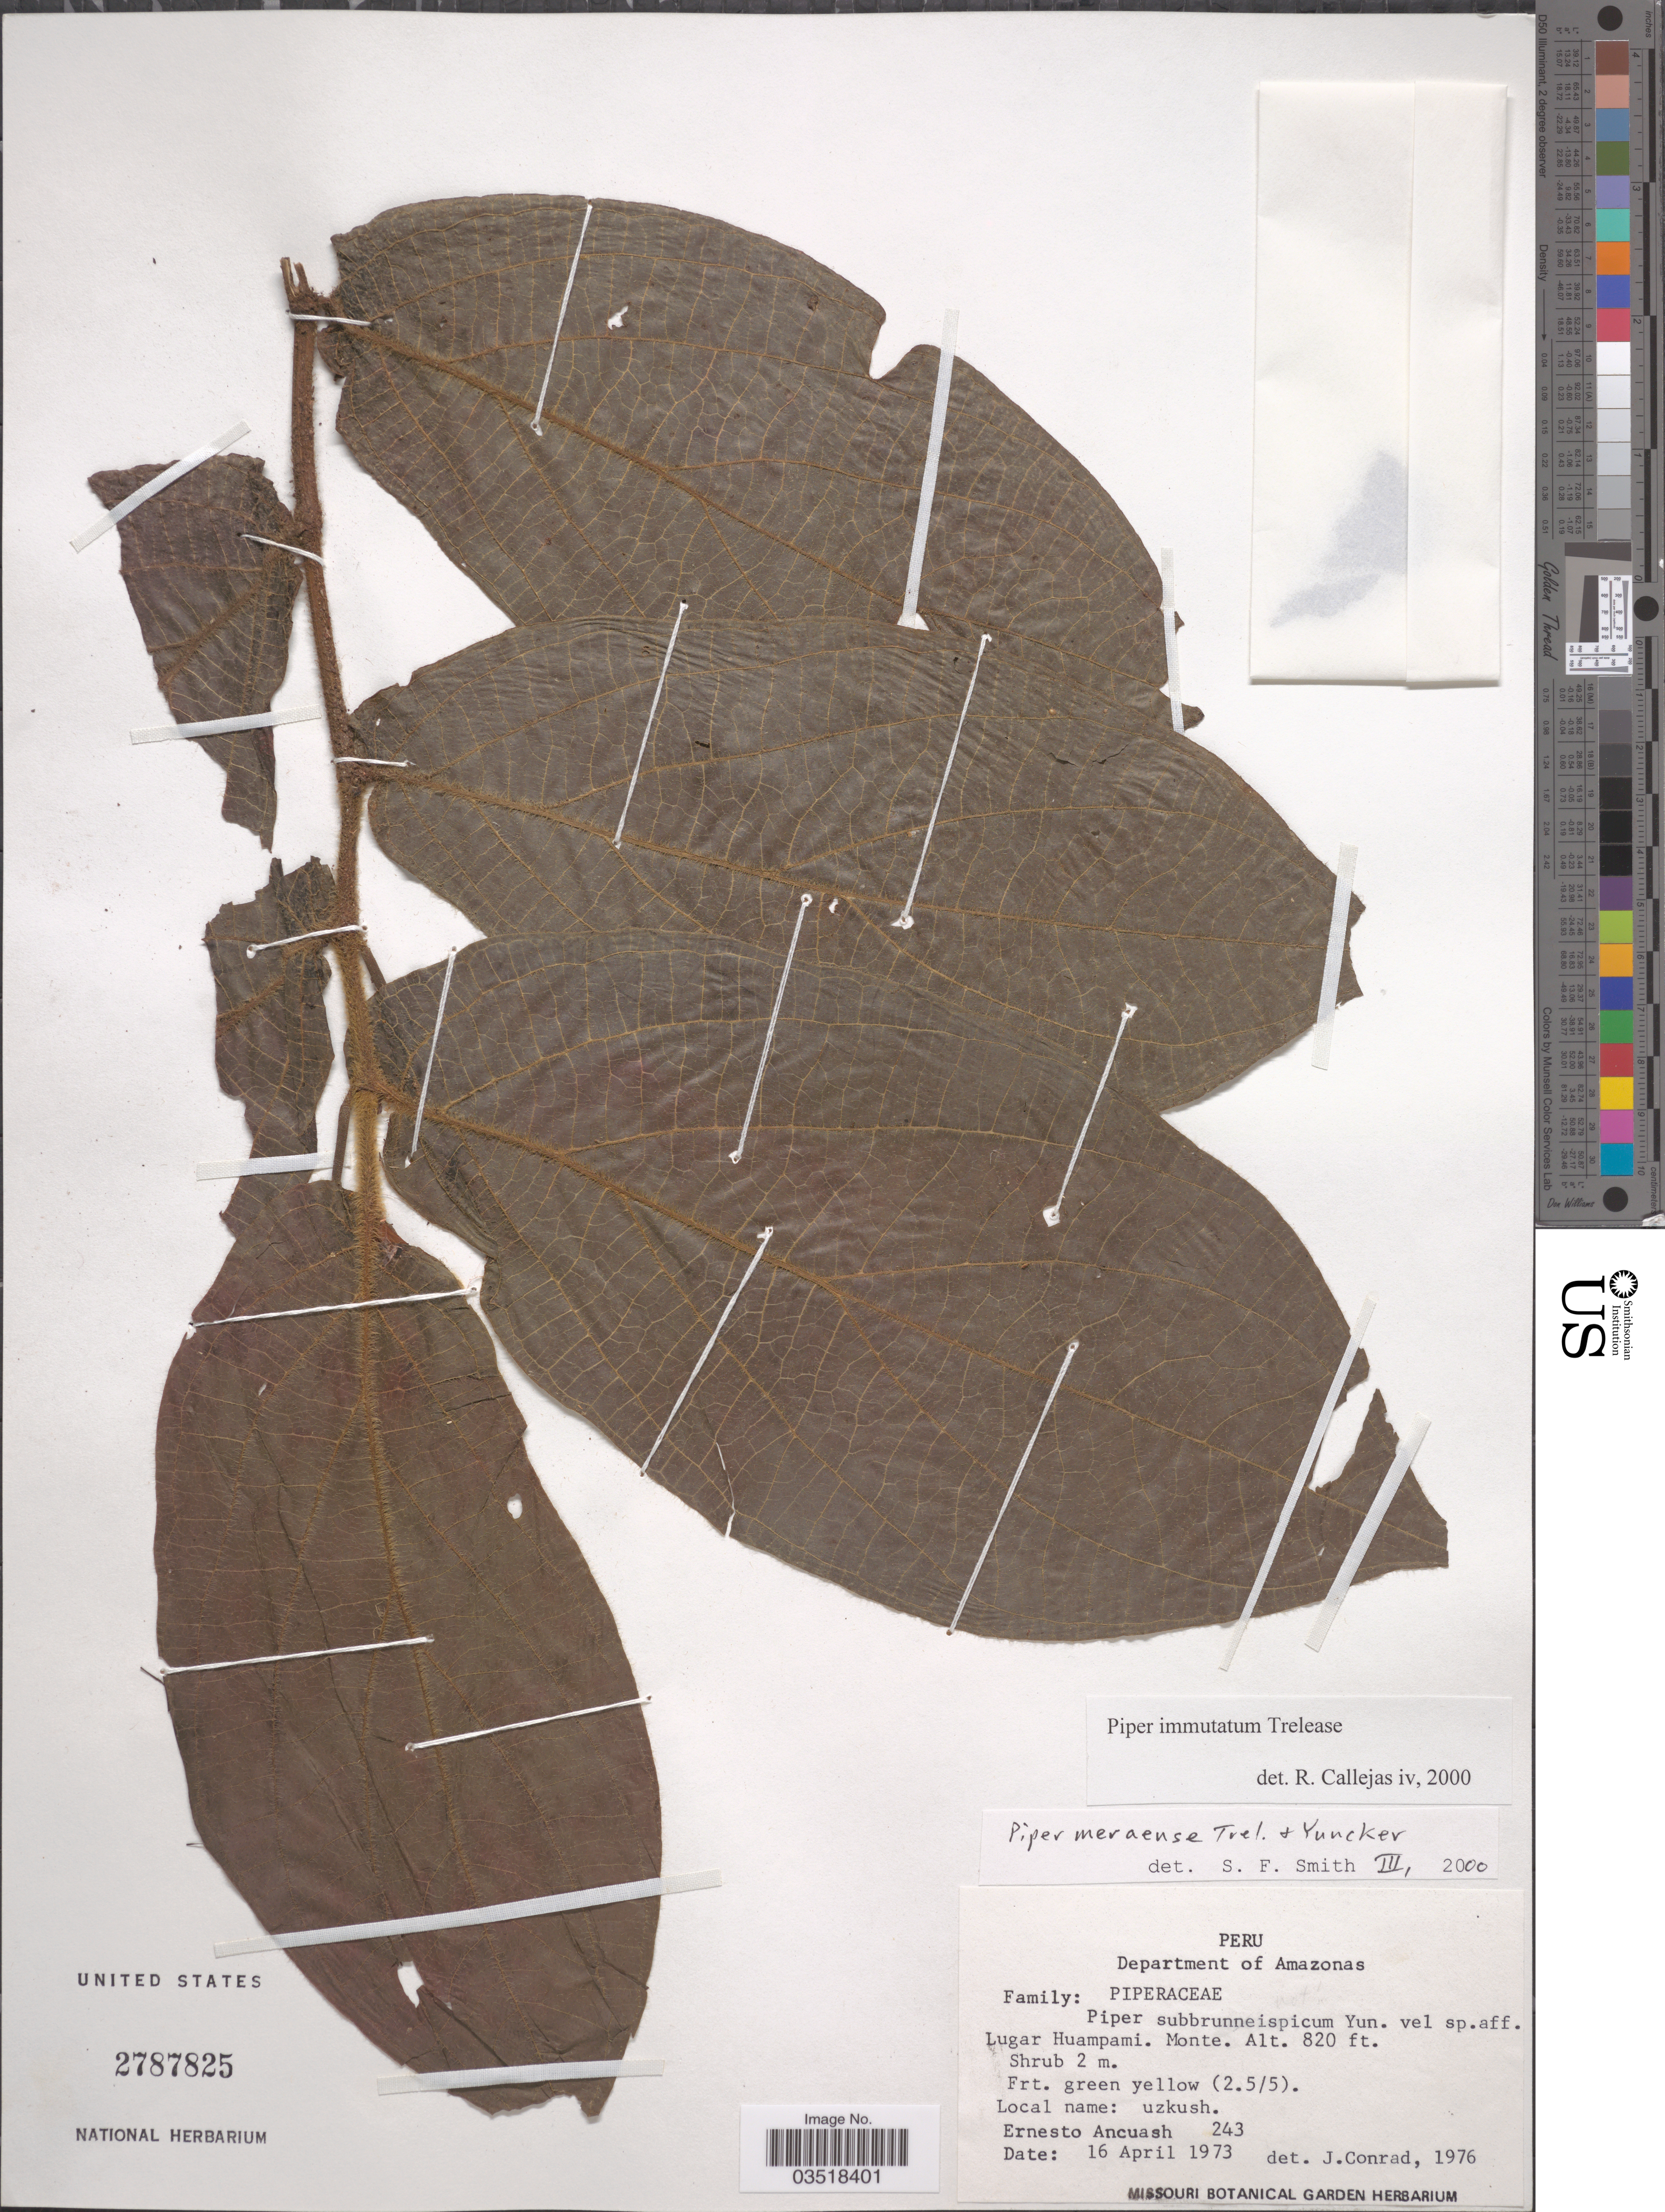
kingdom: Plantae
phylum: Tracheophyta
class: Magnoliopsida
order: Piperales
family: Piperaceae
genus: Piper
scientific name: Piper immutatum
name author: Trel.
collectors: E. Ancuash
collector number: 243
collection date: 1973-04-16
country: Peru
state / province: Amazonas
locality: Department of Amazonas. Lugar Huampami. Monte.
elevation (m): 250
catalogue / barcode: US 2787825